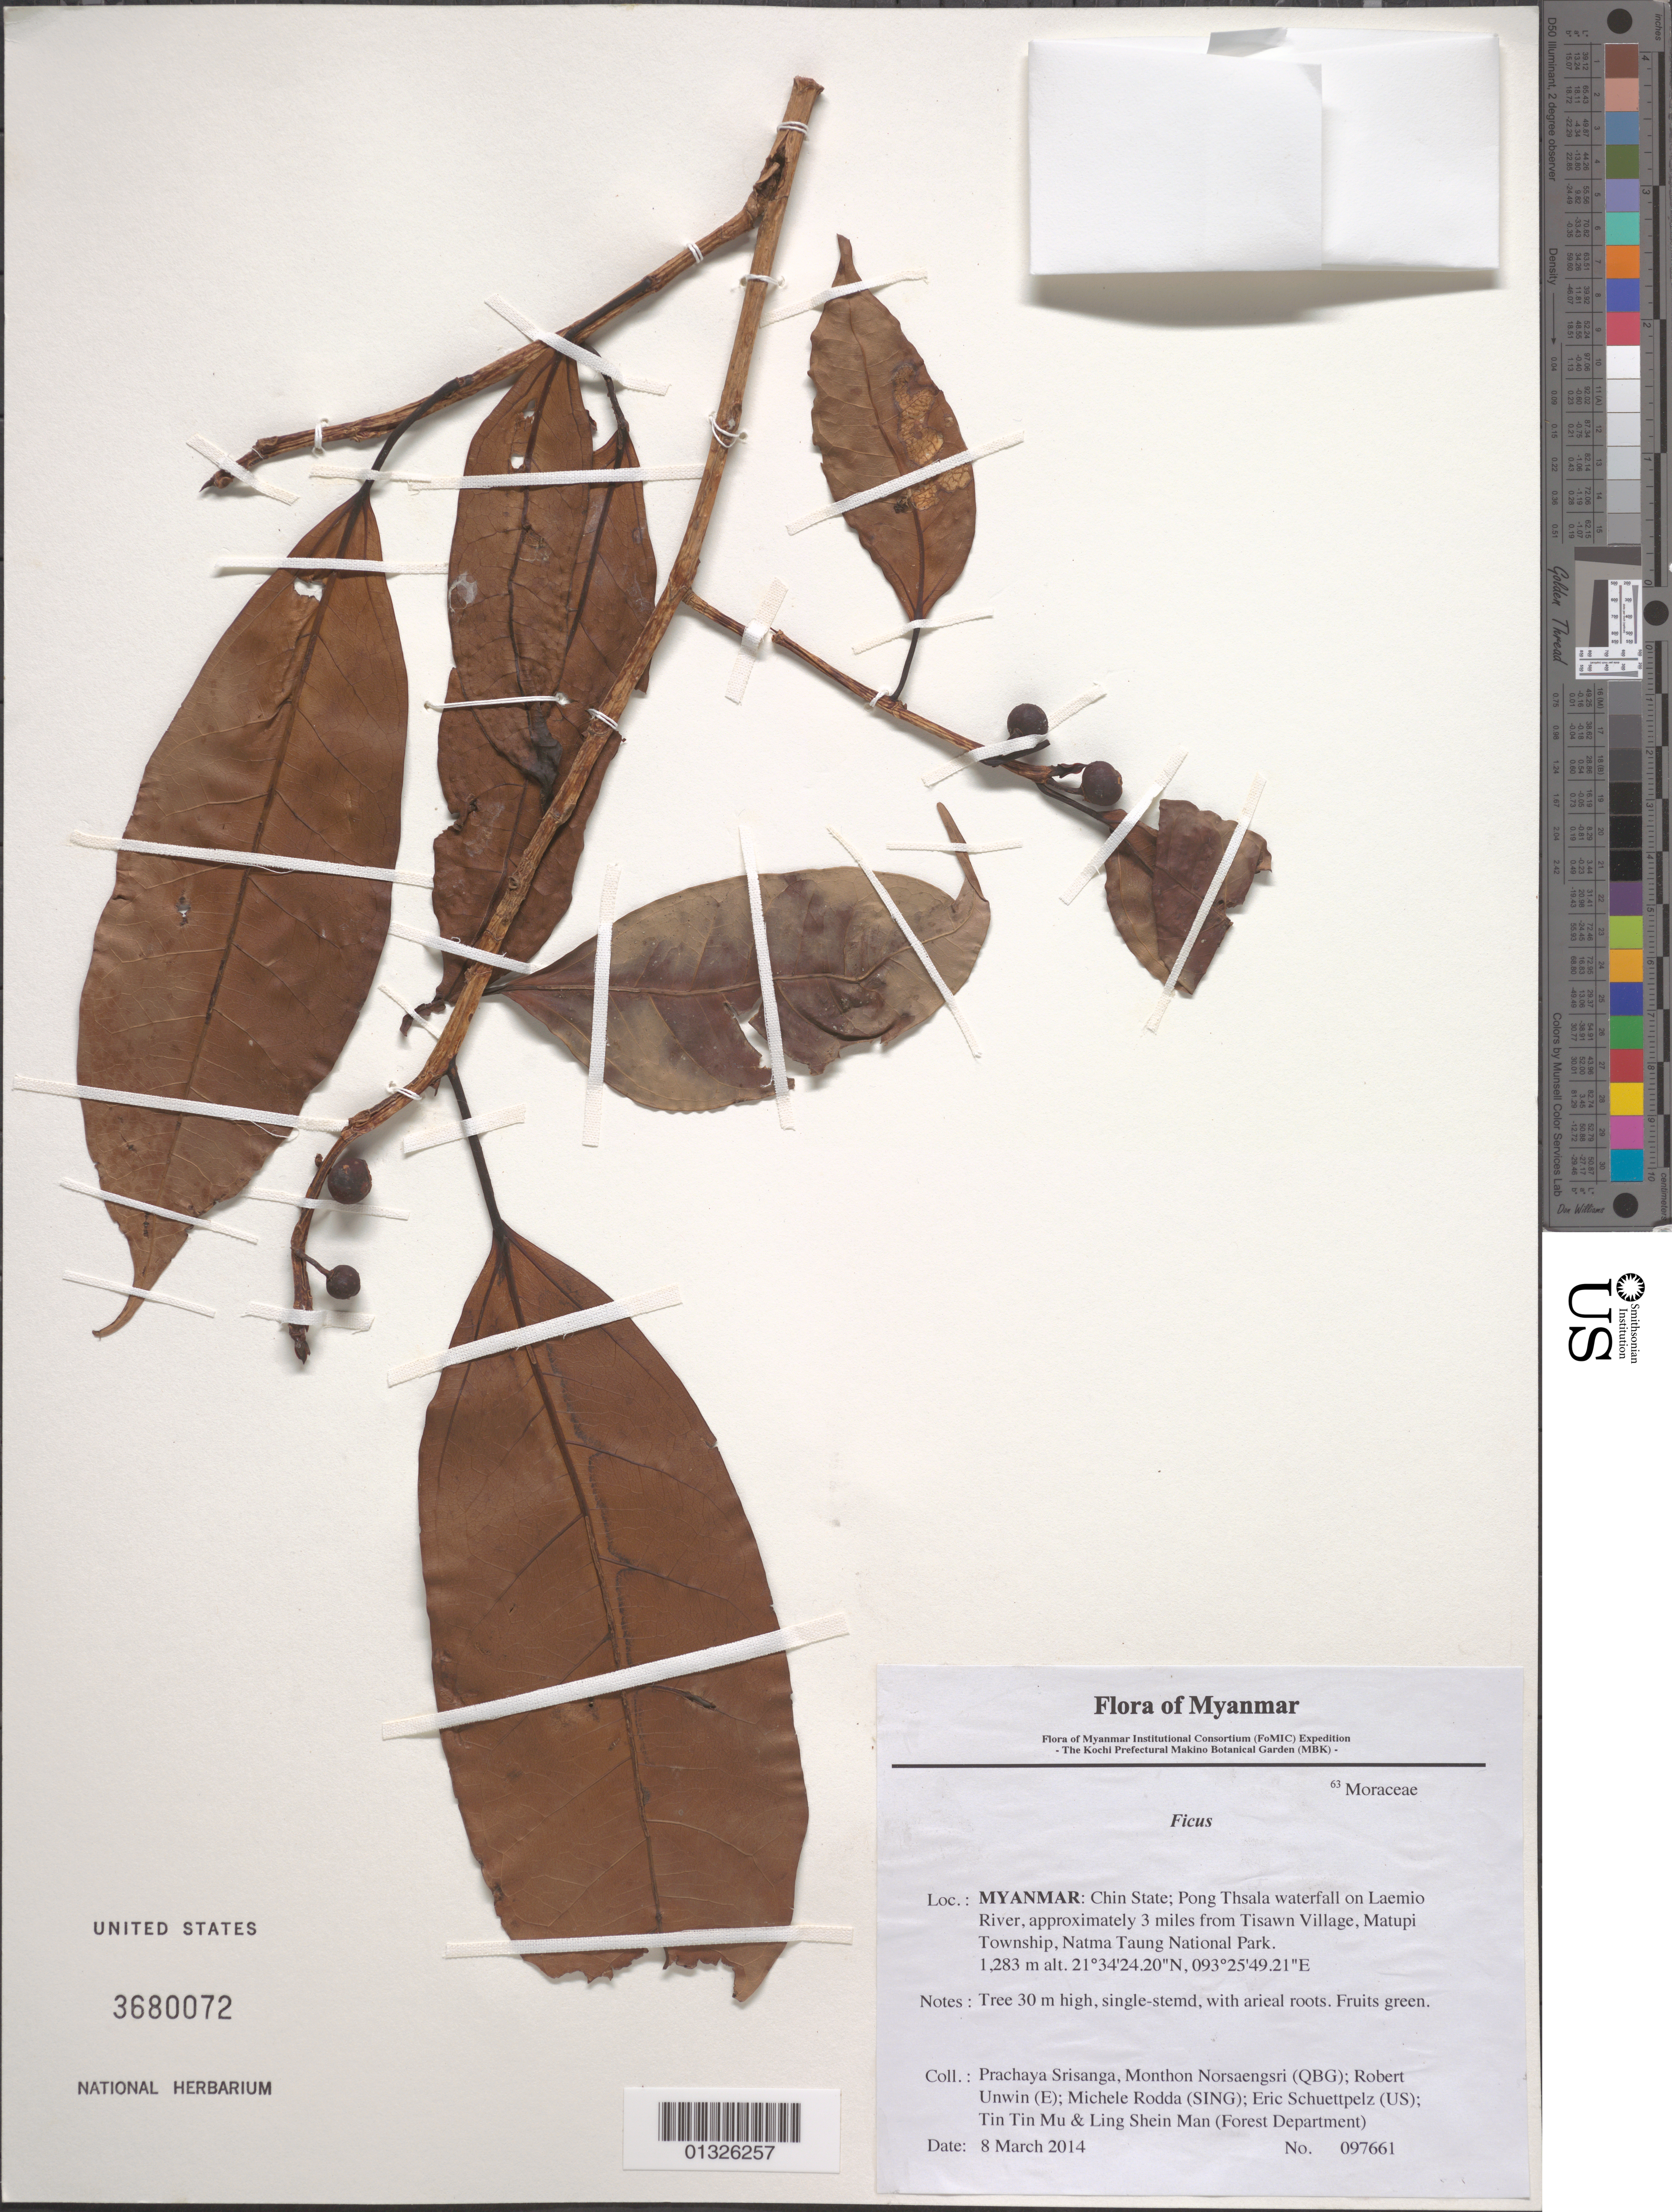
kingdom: Plantae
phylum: Tracheophyta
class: Magnoliopsida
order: Rosales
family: Moraceae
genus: Ficus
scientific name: Ficus sp.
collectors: P. Srisanga, M. Norsaengsri, R. Unwin, M. Rodda, E. Schuettpelz, Tin Tin Mu & Ling Shein Man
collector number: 97661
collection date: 2014-03-08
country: Myanmar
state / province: Chin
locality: Pong Thsala waterfall on Laemio River, approximately 3 miles from Tisawn Village, Matupi Township, Natma Taung National Park.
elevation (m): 1283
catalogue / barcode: US 3680072